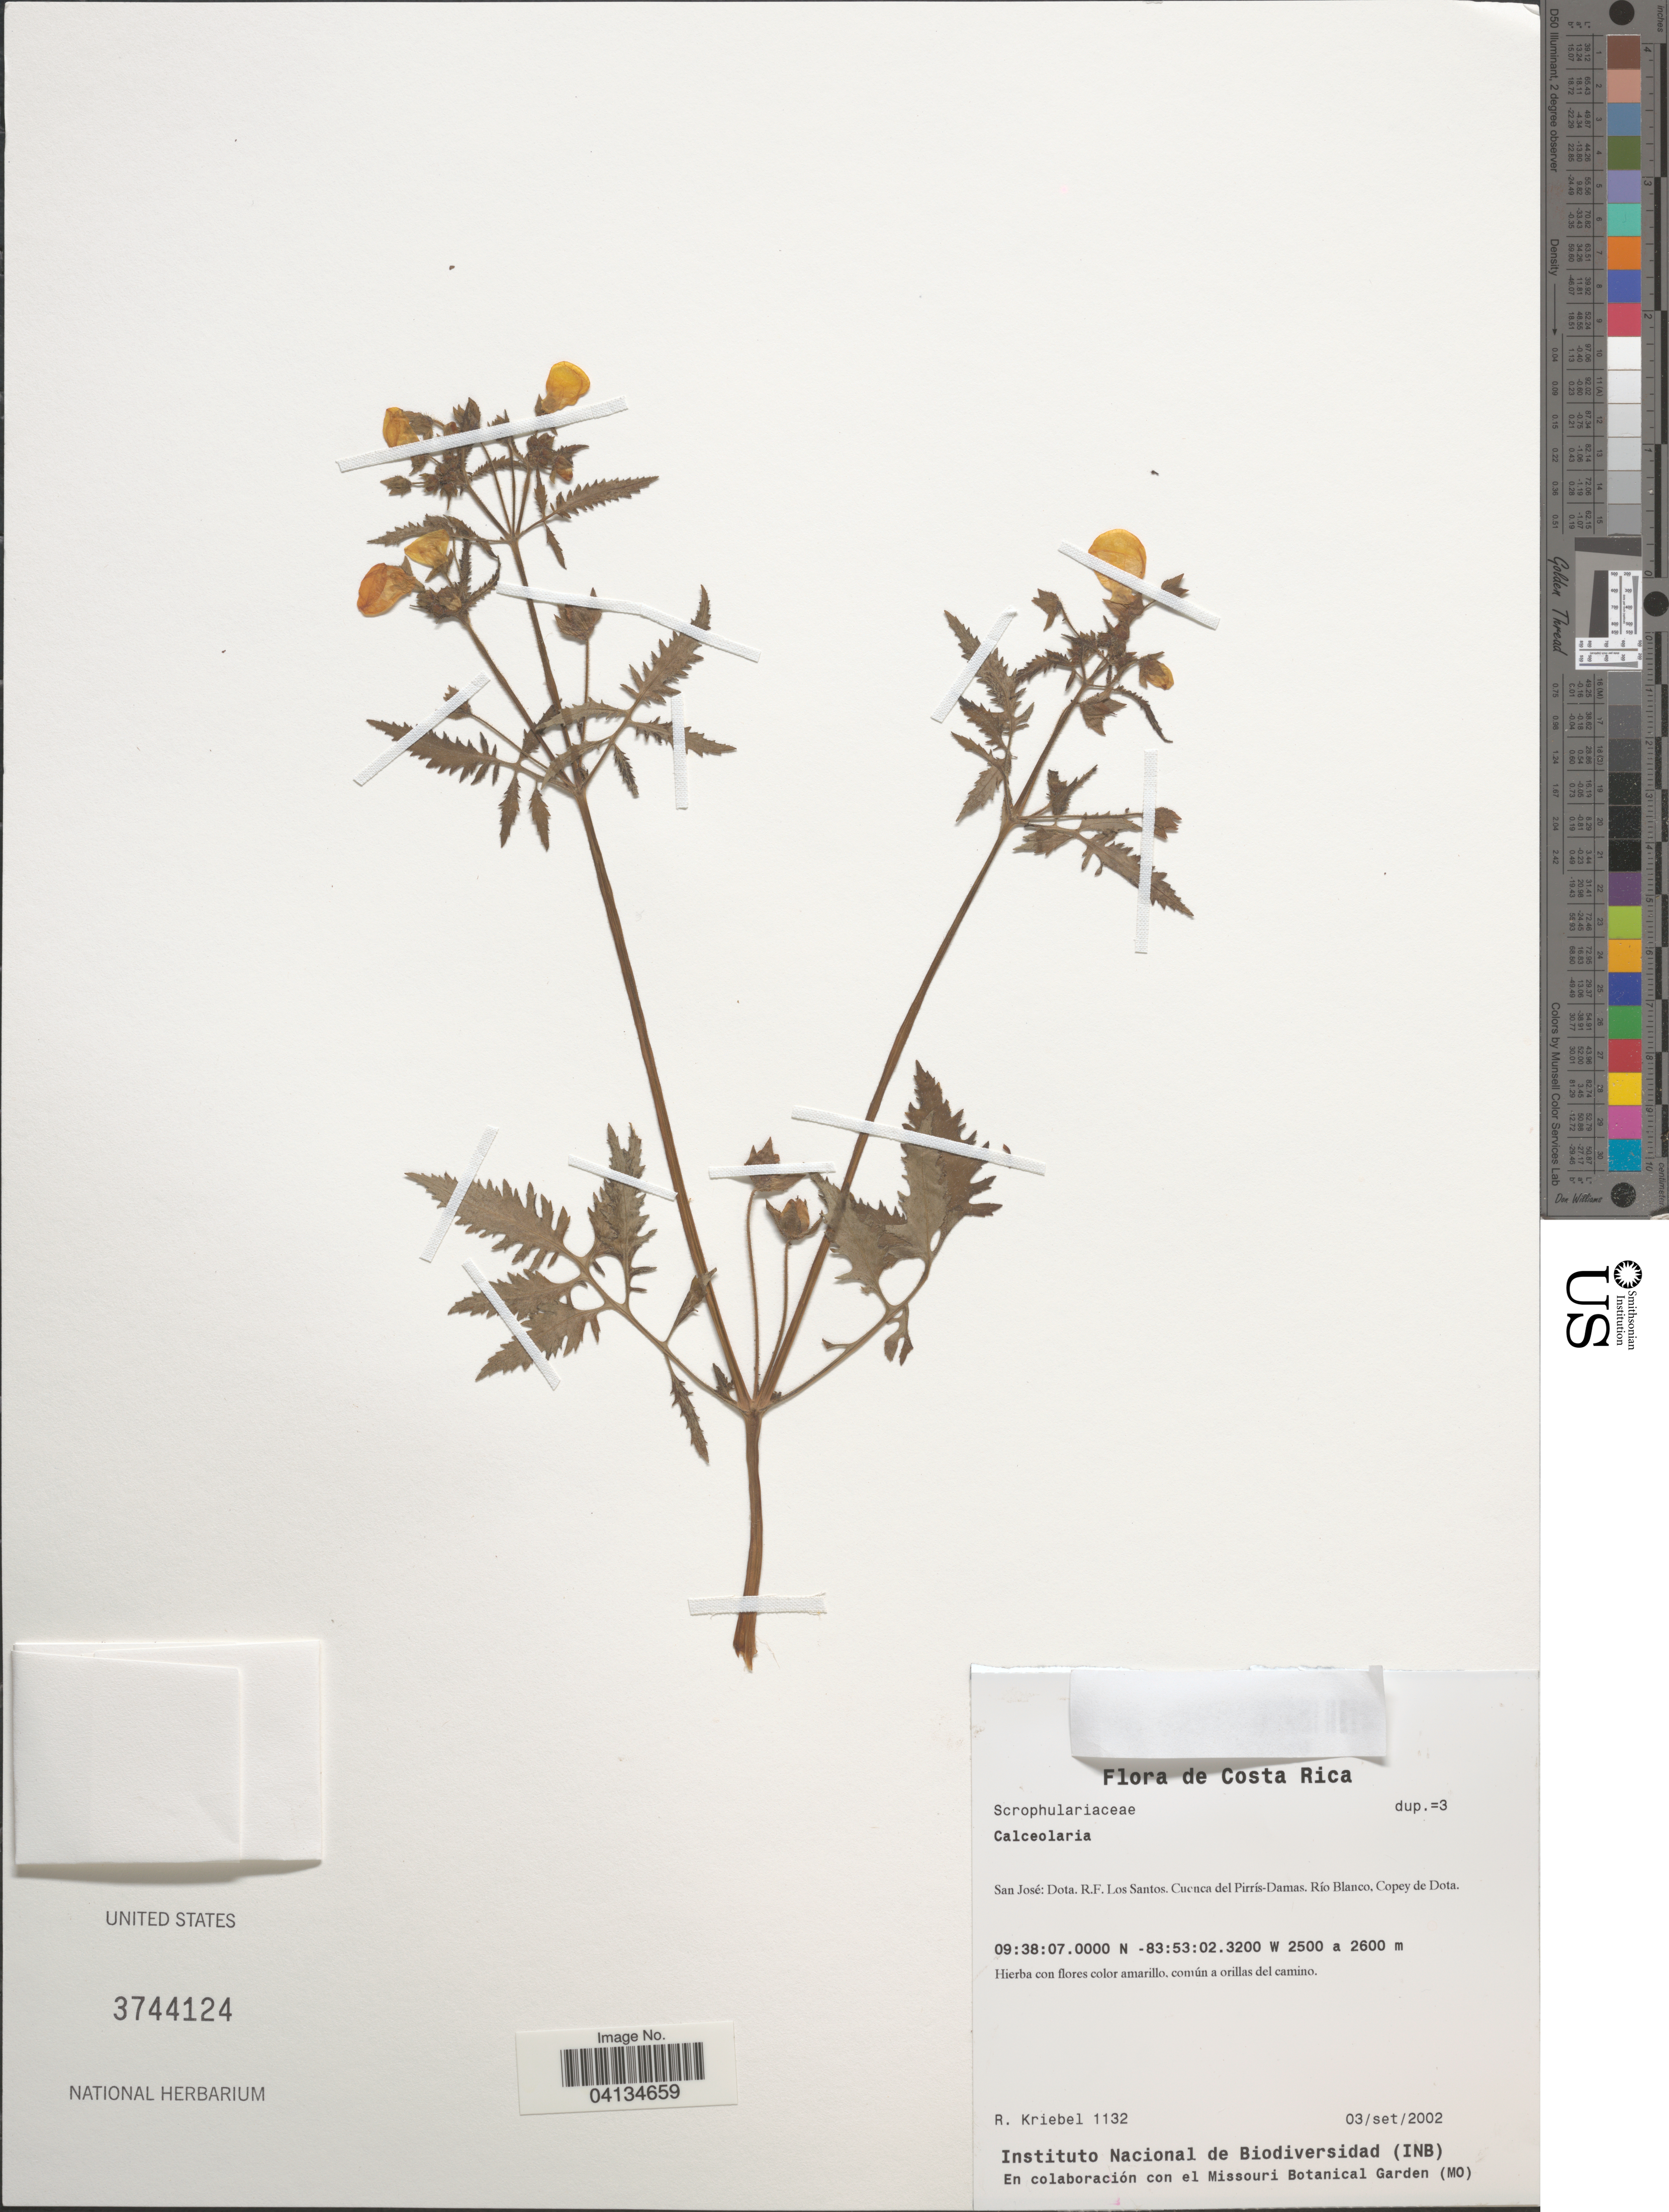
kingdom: Plantae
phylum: Tracheophyta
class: Magnoliopsida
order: Lamiales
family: Calceolariaceae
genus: Calceolaria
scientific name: Calceolaria sp.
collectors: R. Kriebel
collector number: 1132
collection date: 2002-09-03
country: Costa Rica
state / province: San José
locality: Dota. R.F. Los Santos. Cuenca del Pirrís-Damas. Río Blanco, Copey de Dota.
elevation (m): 2500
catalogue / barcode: US 3744124